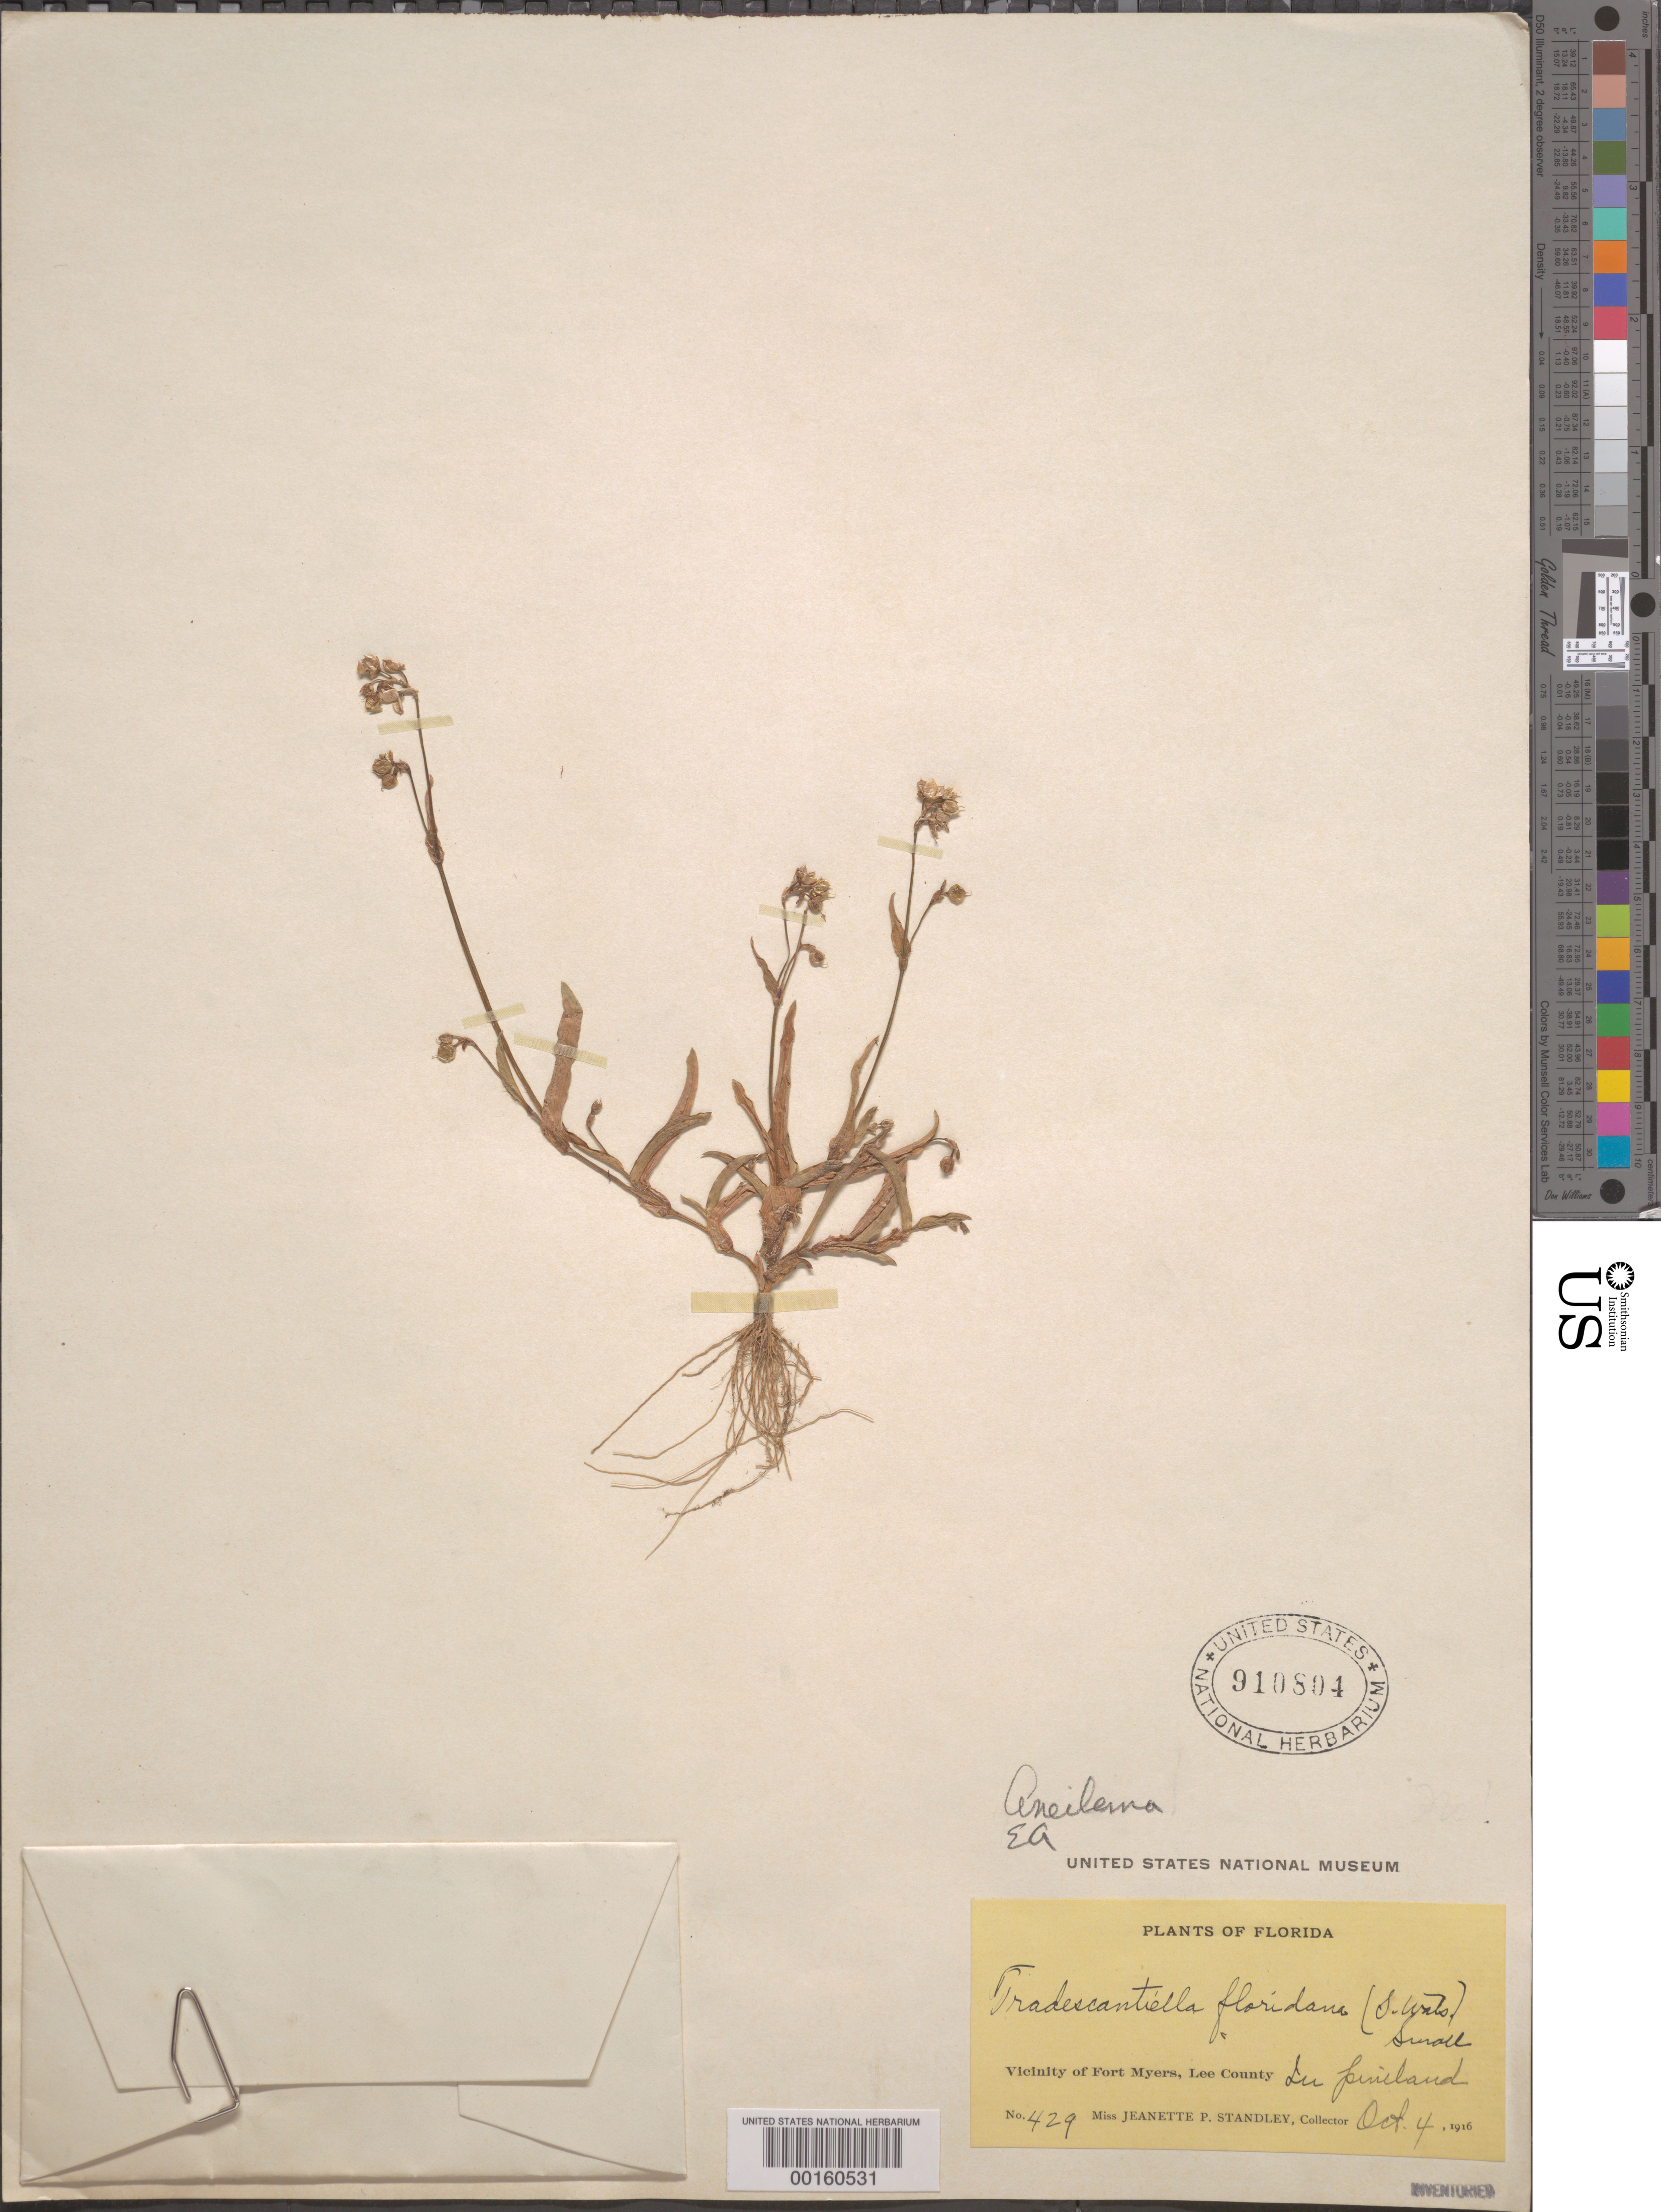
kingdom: Plantae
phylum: Tracheophyta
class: Liliopsida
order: Commelinales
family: Commelinaceae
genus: Murdannia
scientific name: Murdannia nudiflora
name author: (L.) Brenan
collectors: J. P. Standley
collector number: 429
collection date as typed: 04 Oct 1916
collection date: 1916-10-04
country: United States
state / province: Florida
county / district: Lee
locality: Fort Myers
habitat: Pineland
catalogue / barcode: US 910804